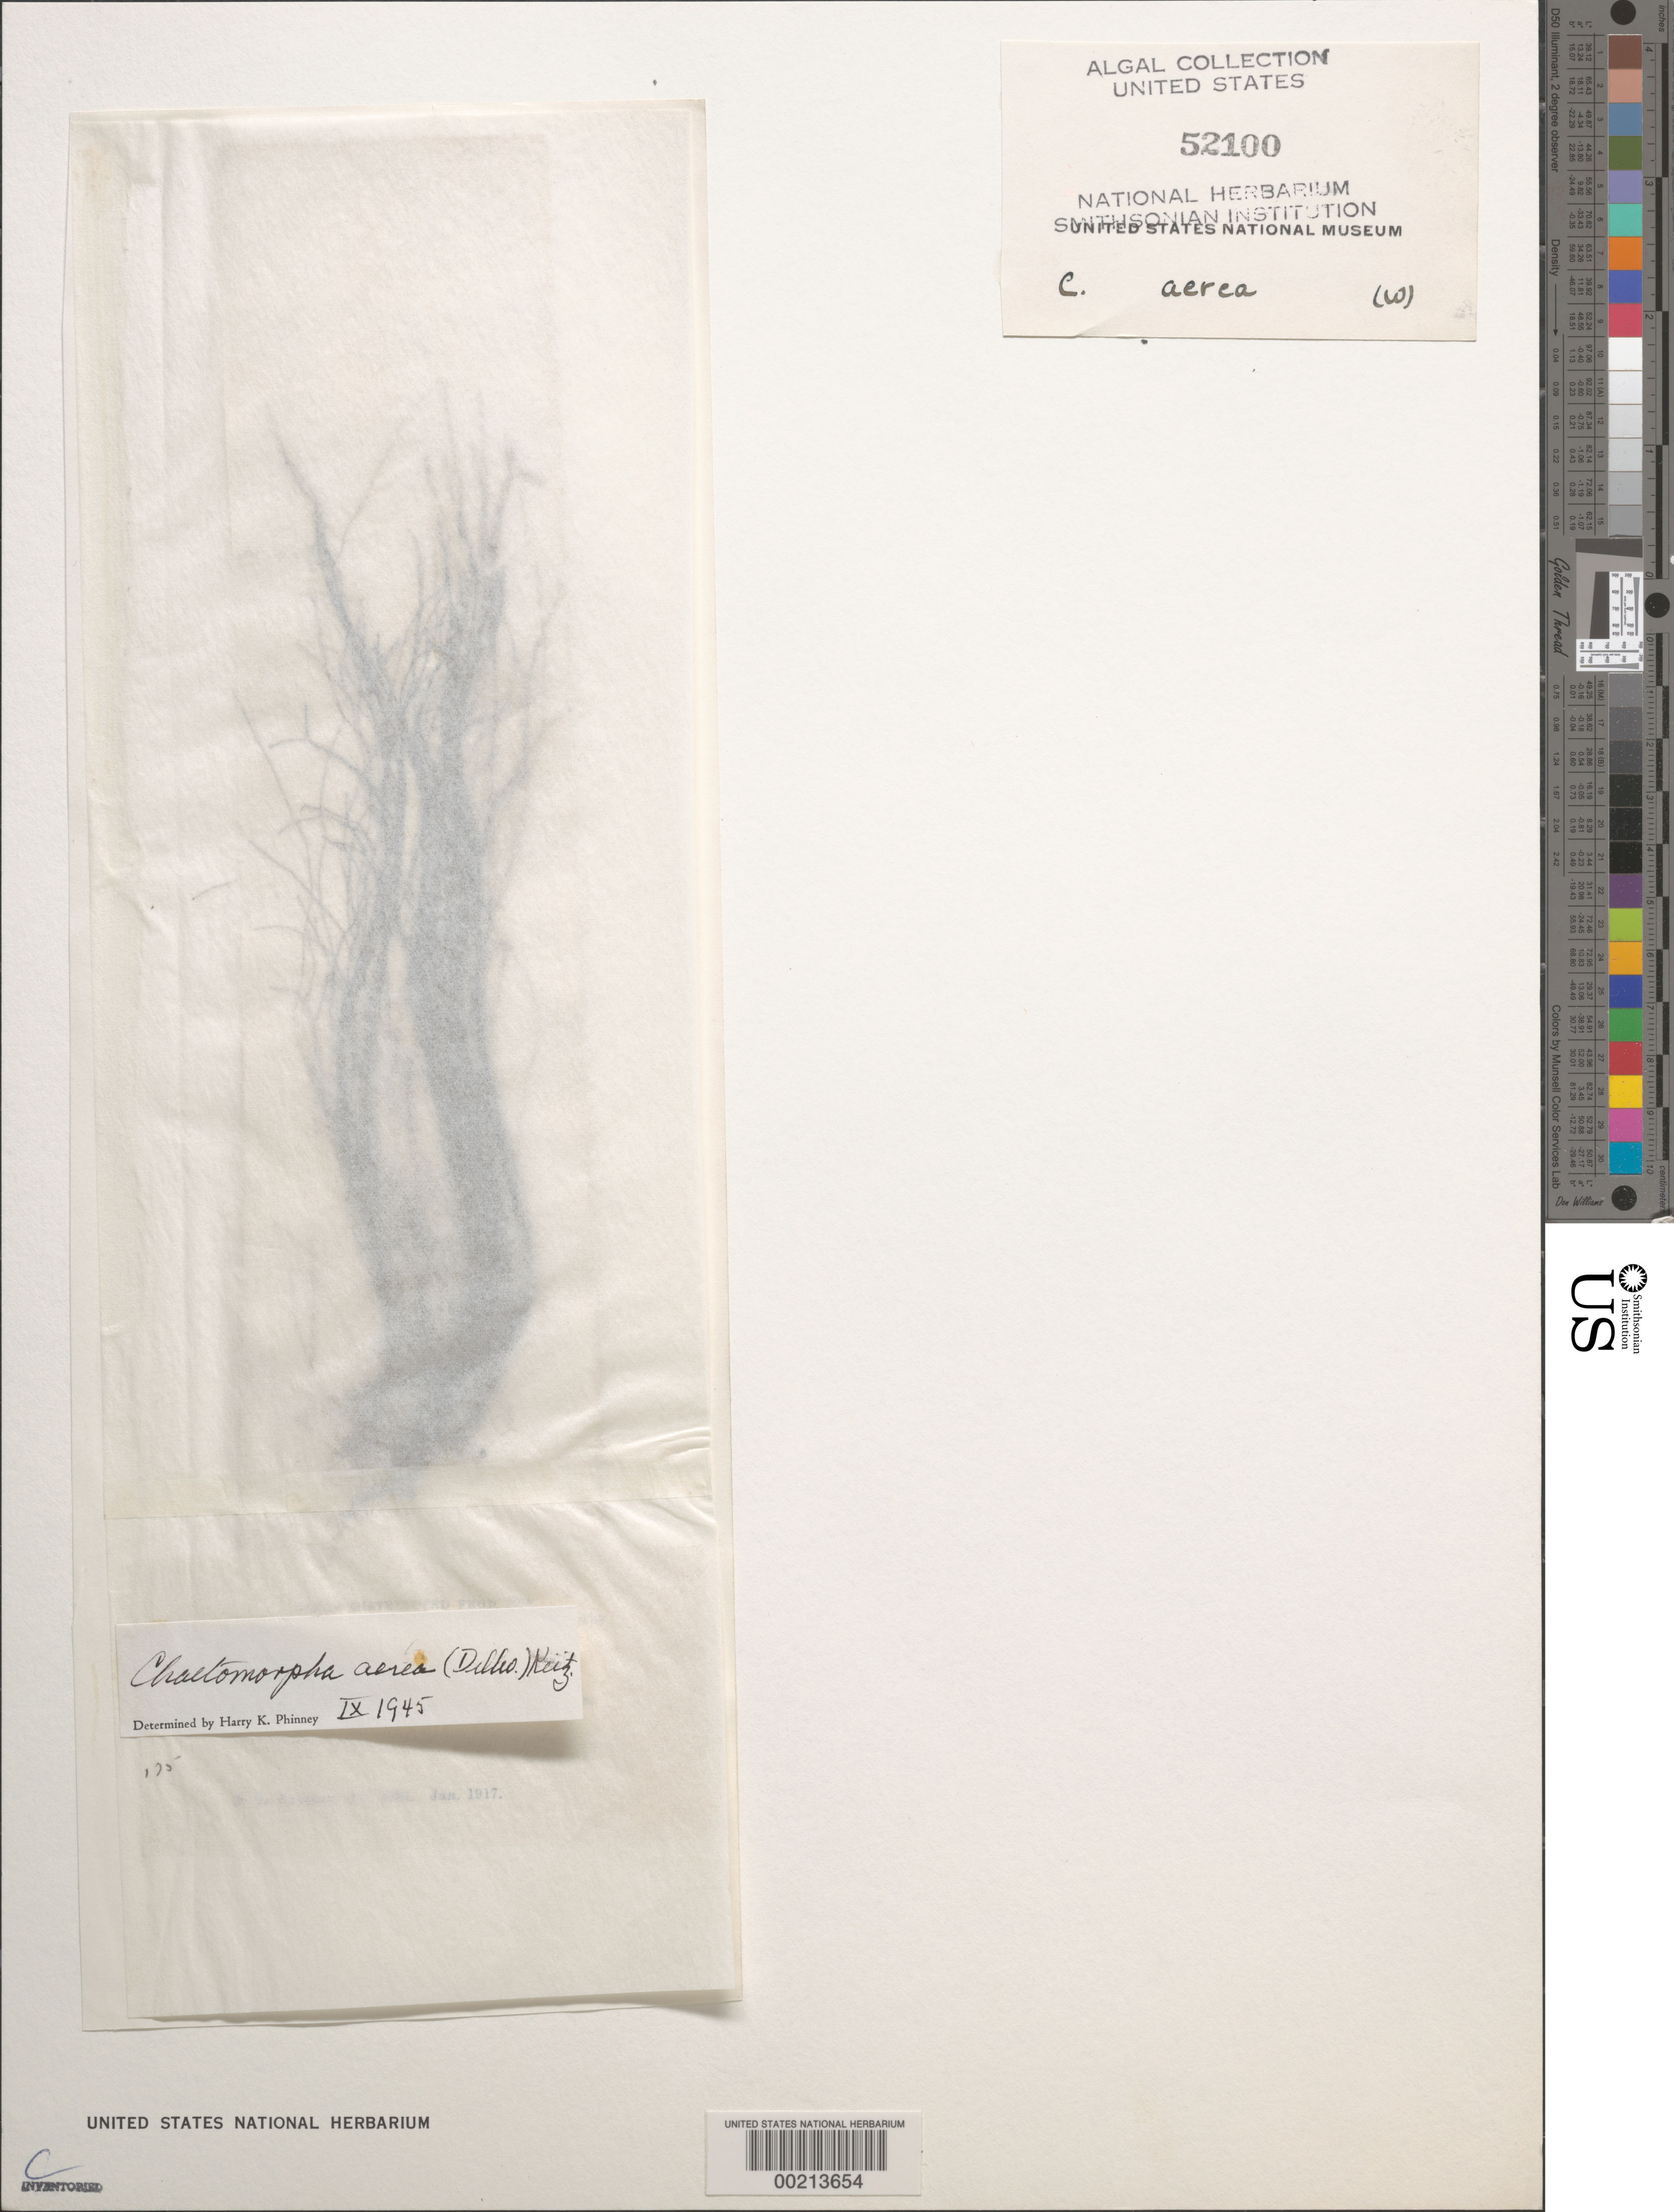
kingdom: Plantae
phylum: Chlorophyta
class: Ulvophyceae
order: Cladophorales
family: Cladophoraceae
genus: Chaetomorpha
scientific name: Chaetomorpha aerea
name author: (Dillwyn) Kütz.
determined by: Phinney, H. K.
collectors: N. Gardner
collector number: NLG 3581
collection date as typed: Jan 1917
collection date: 1917-01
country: United States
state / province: California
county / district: Monterey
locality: Near Cypress Point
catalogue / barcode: US 52100